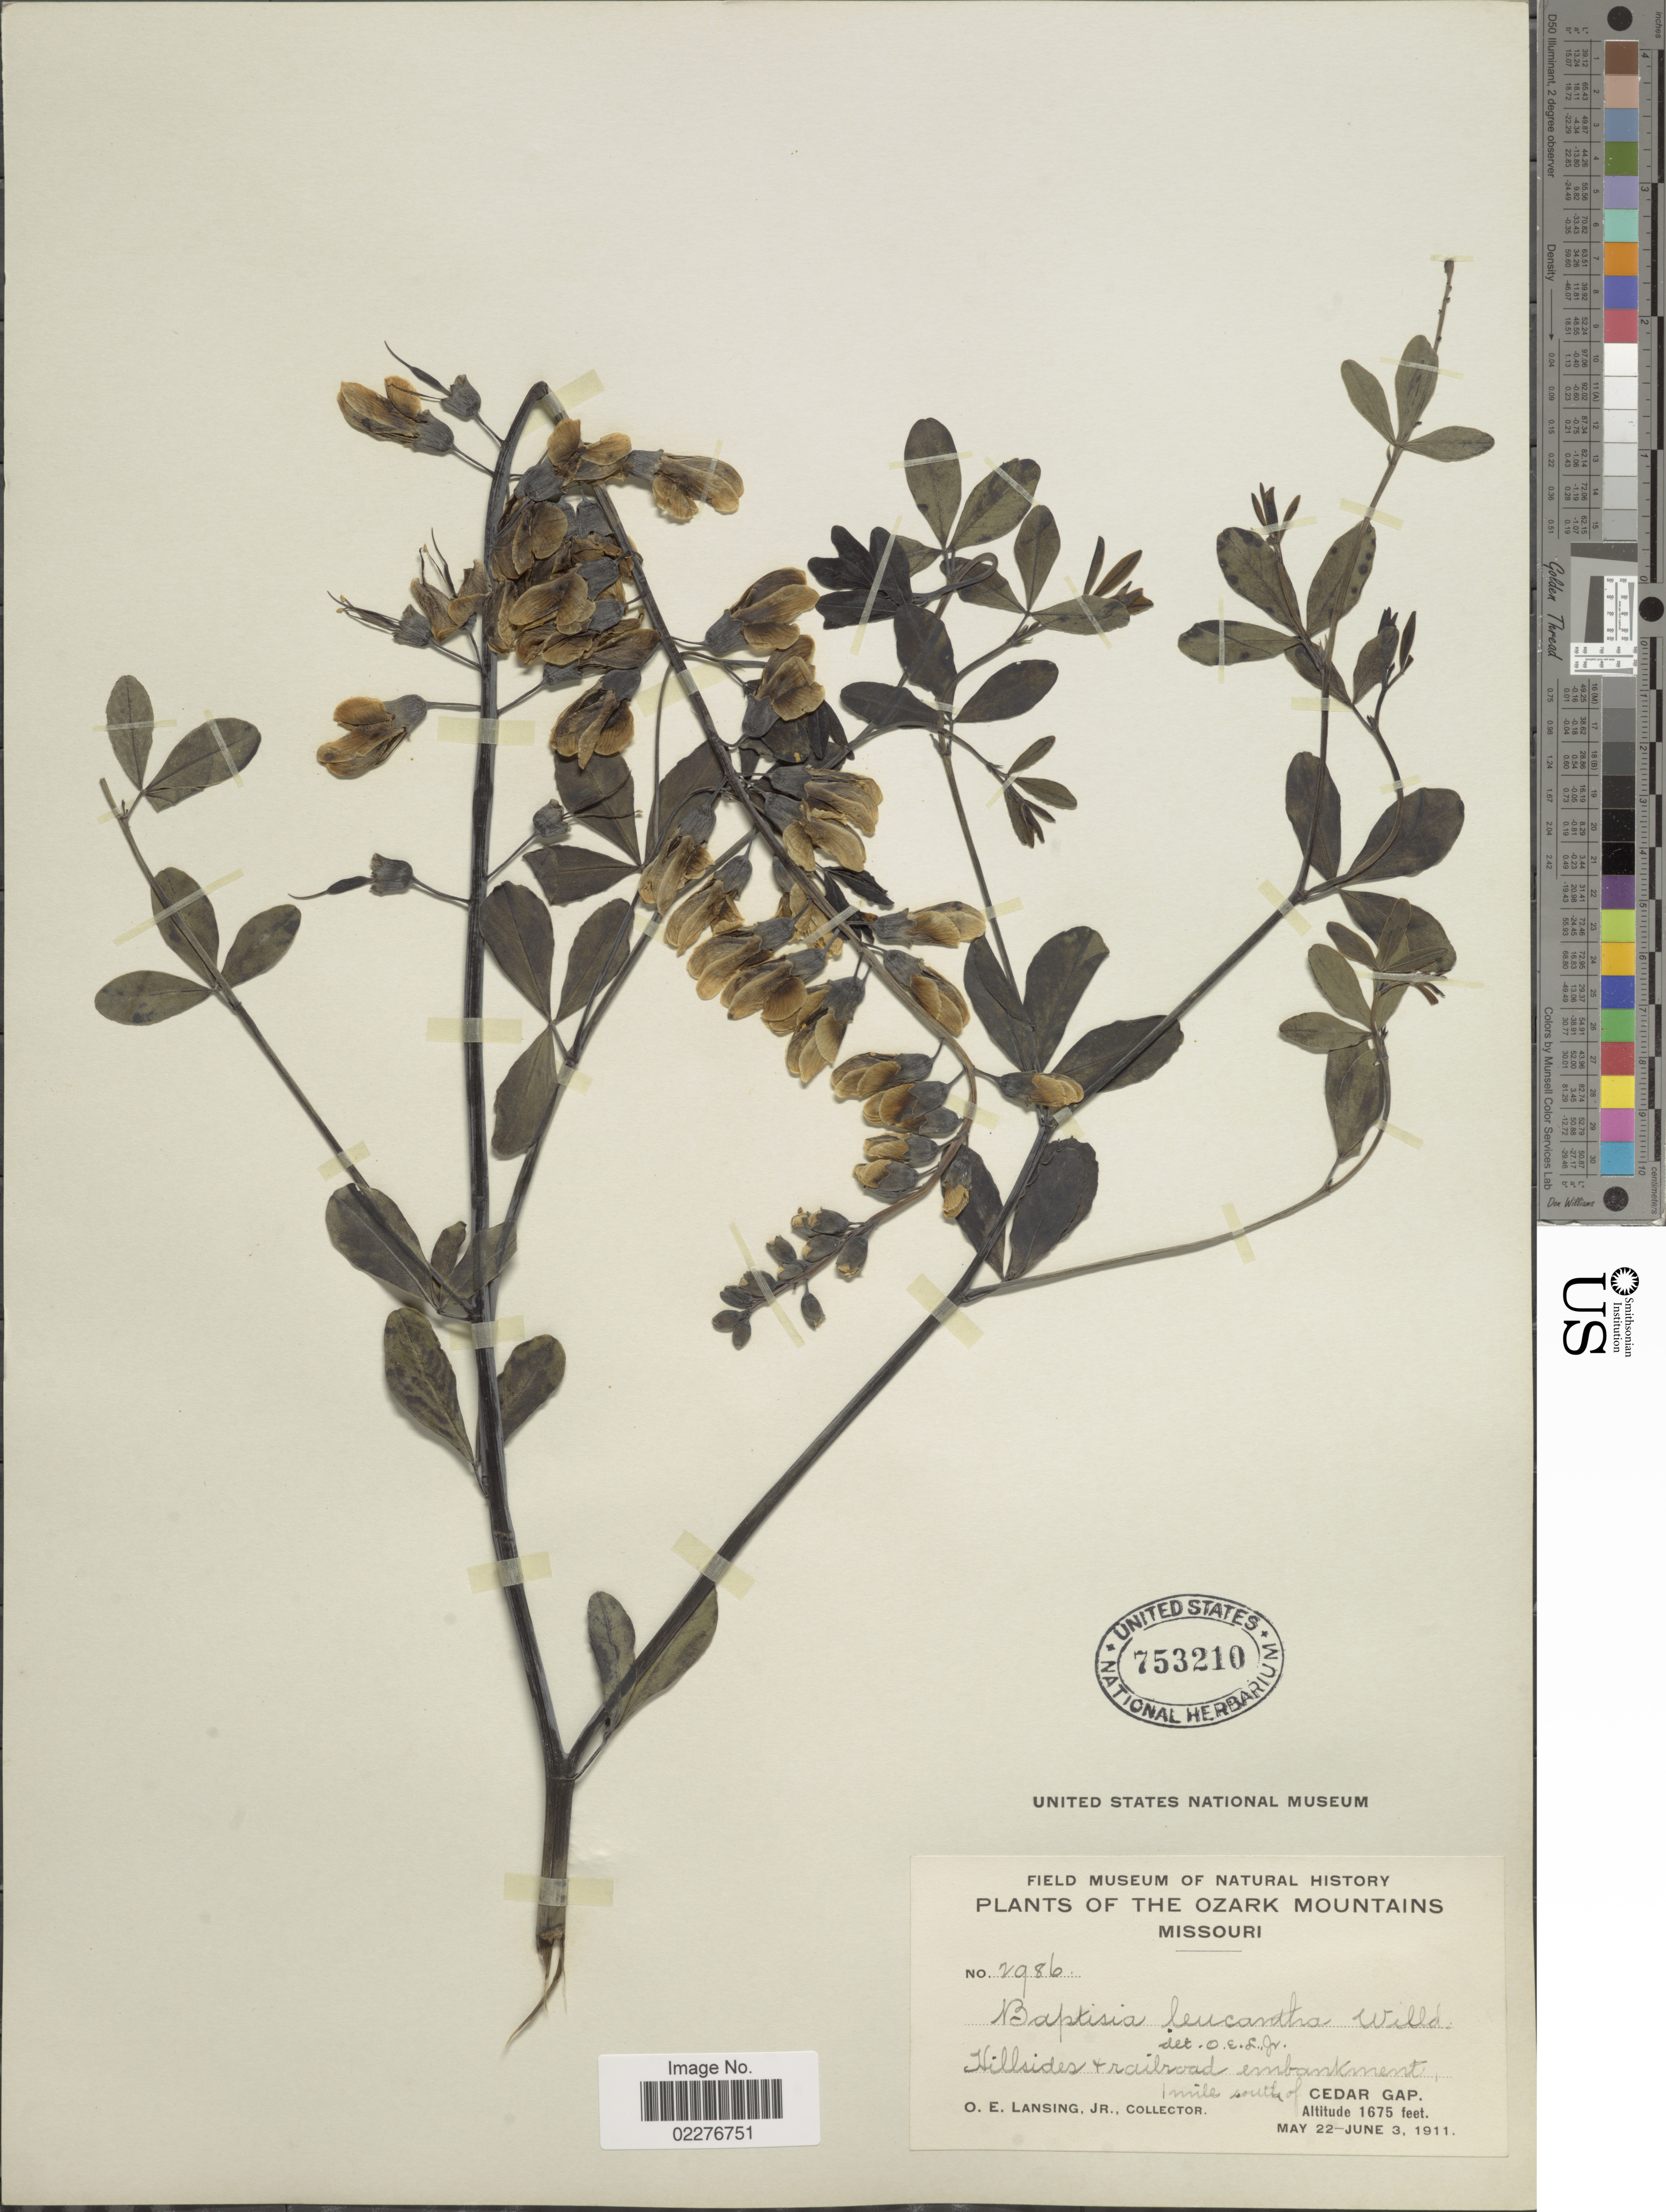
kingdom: Plantae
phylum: Tracheophyta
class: Magnoliopsida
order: Fabales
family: Fabaceae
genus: Baptisia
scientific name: Baptisia leucantha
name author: Torr. & A. Gray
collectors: O. Lansing Jr.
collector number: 2986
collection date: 1911-05-22/1911-06-03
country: United States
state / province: Missouri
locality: The Ozark Mountains, Hillsides + railroad embankment, 1 mile south of Cedar Gap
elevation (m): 511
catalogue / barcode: US 753210